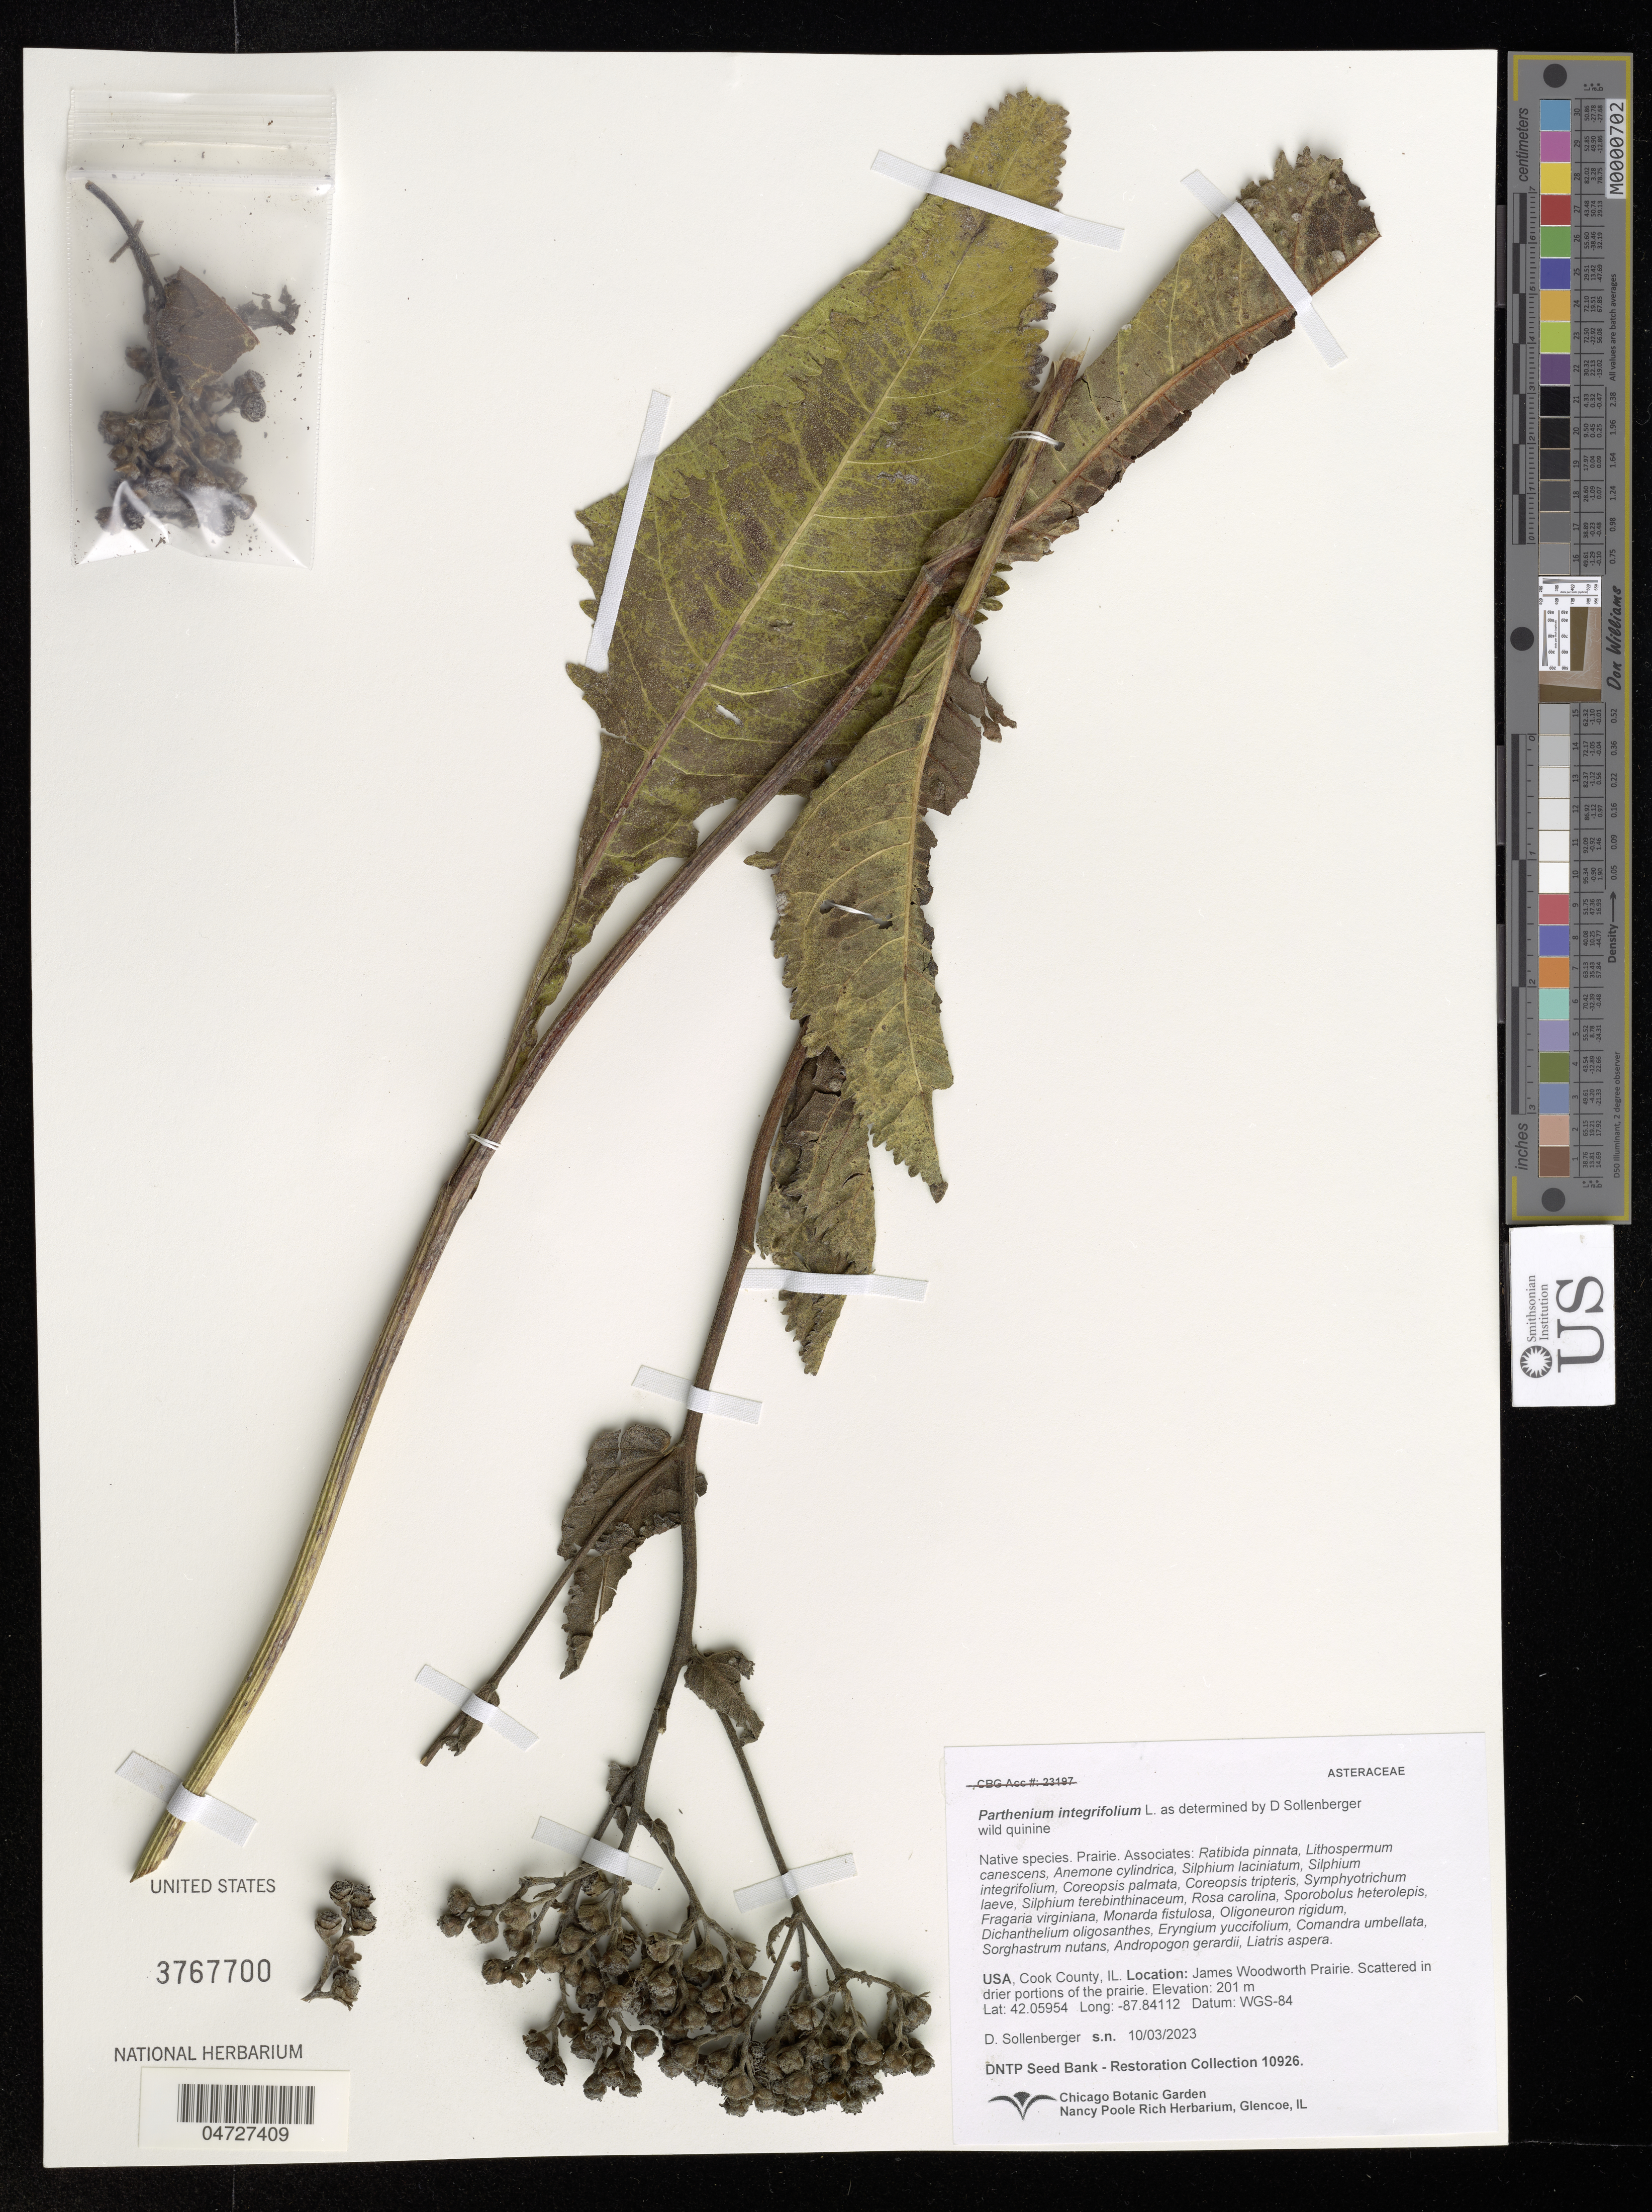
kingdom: Plantae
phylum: Tracheophyta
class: Magnoliopsida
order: Asterales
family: Asteraceae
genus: Parthenium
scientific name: Parthenium integrifolium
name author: L.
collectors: D. Sollenberger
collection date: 2023-03-10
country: United States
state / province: Illinois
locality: Cook County. James Woodworth Prairie. Scattered in drier portions of the prairie.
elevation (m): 201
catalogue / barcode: US 3767700